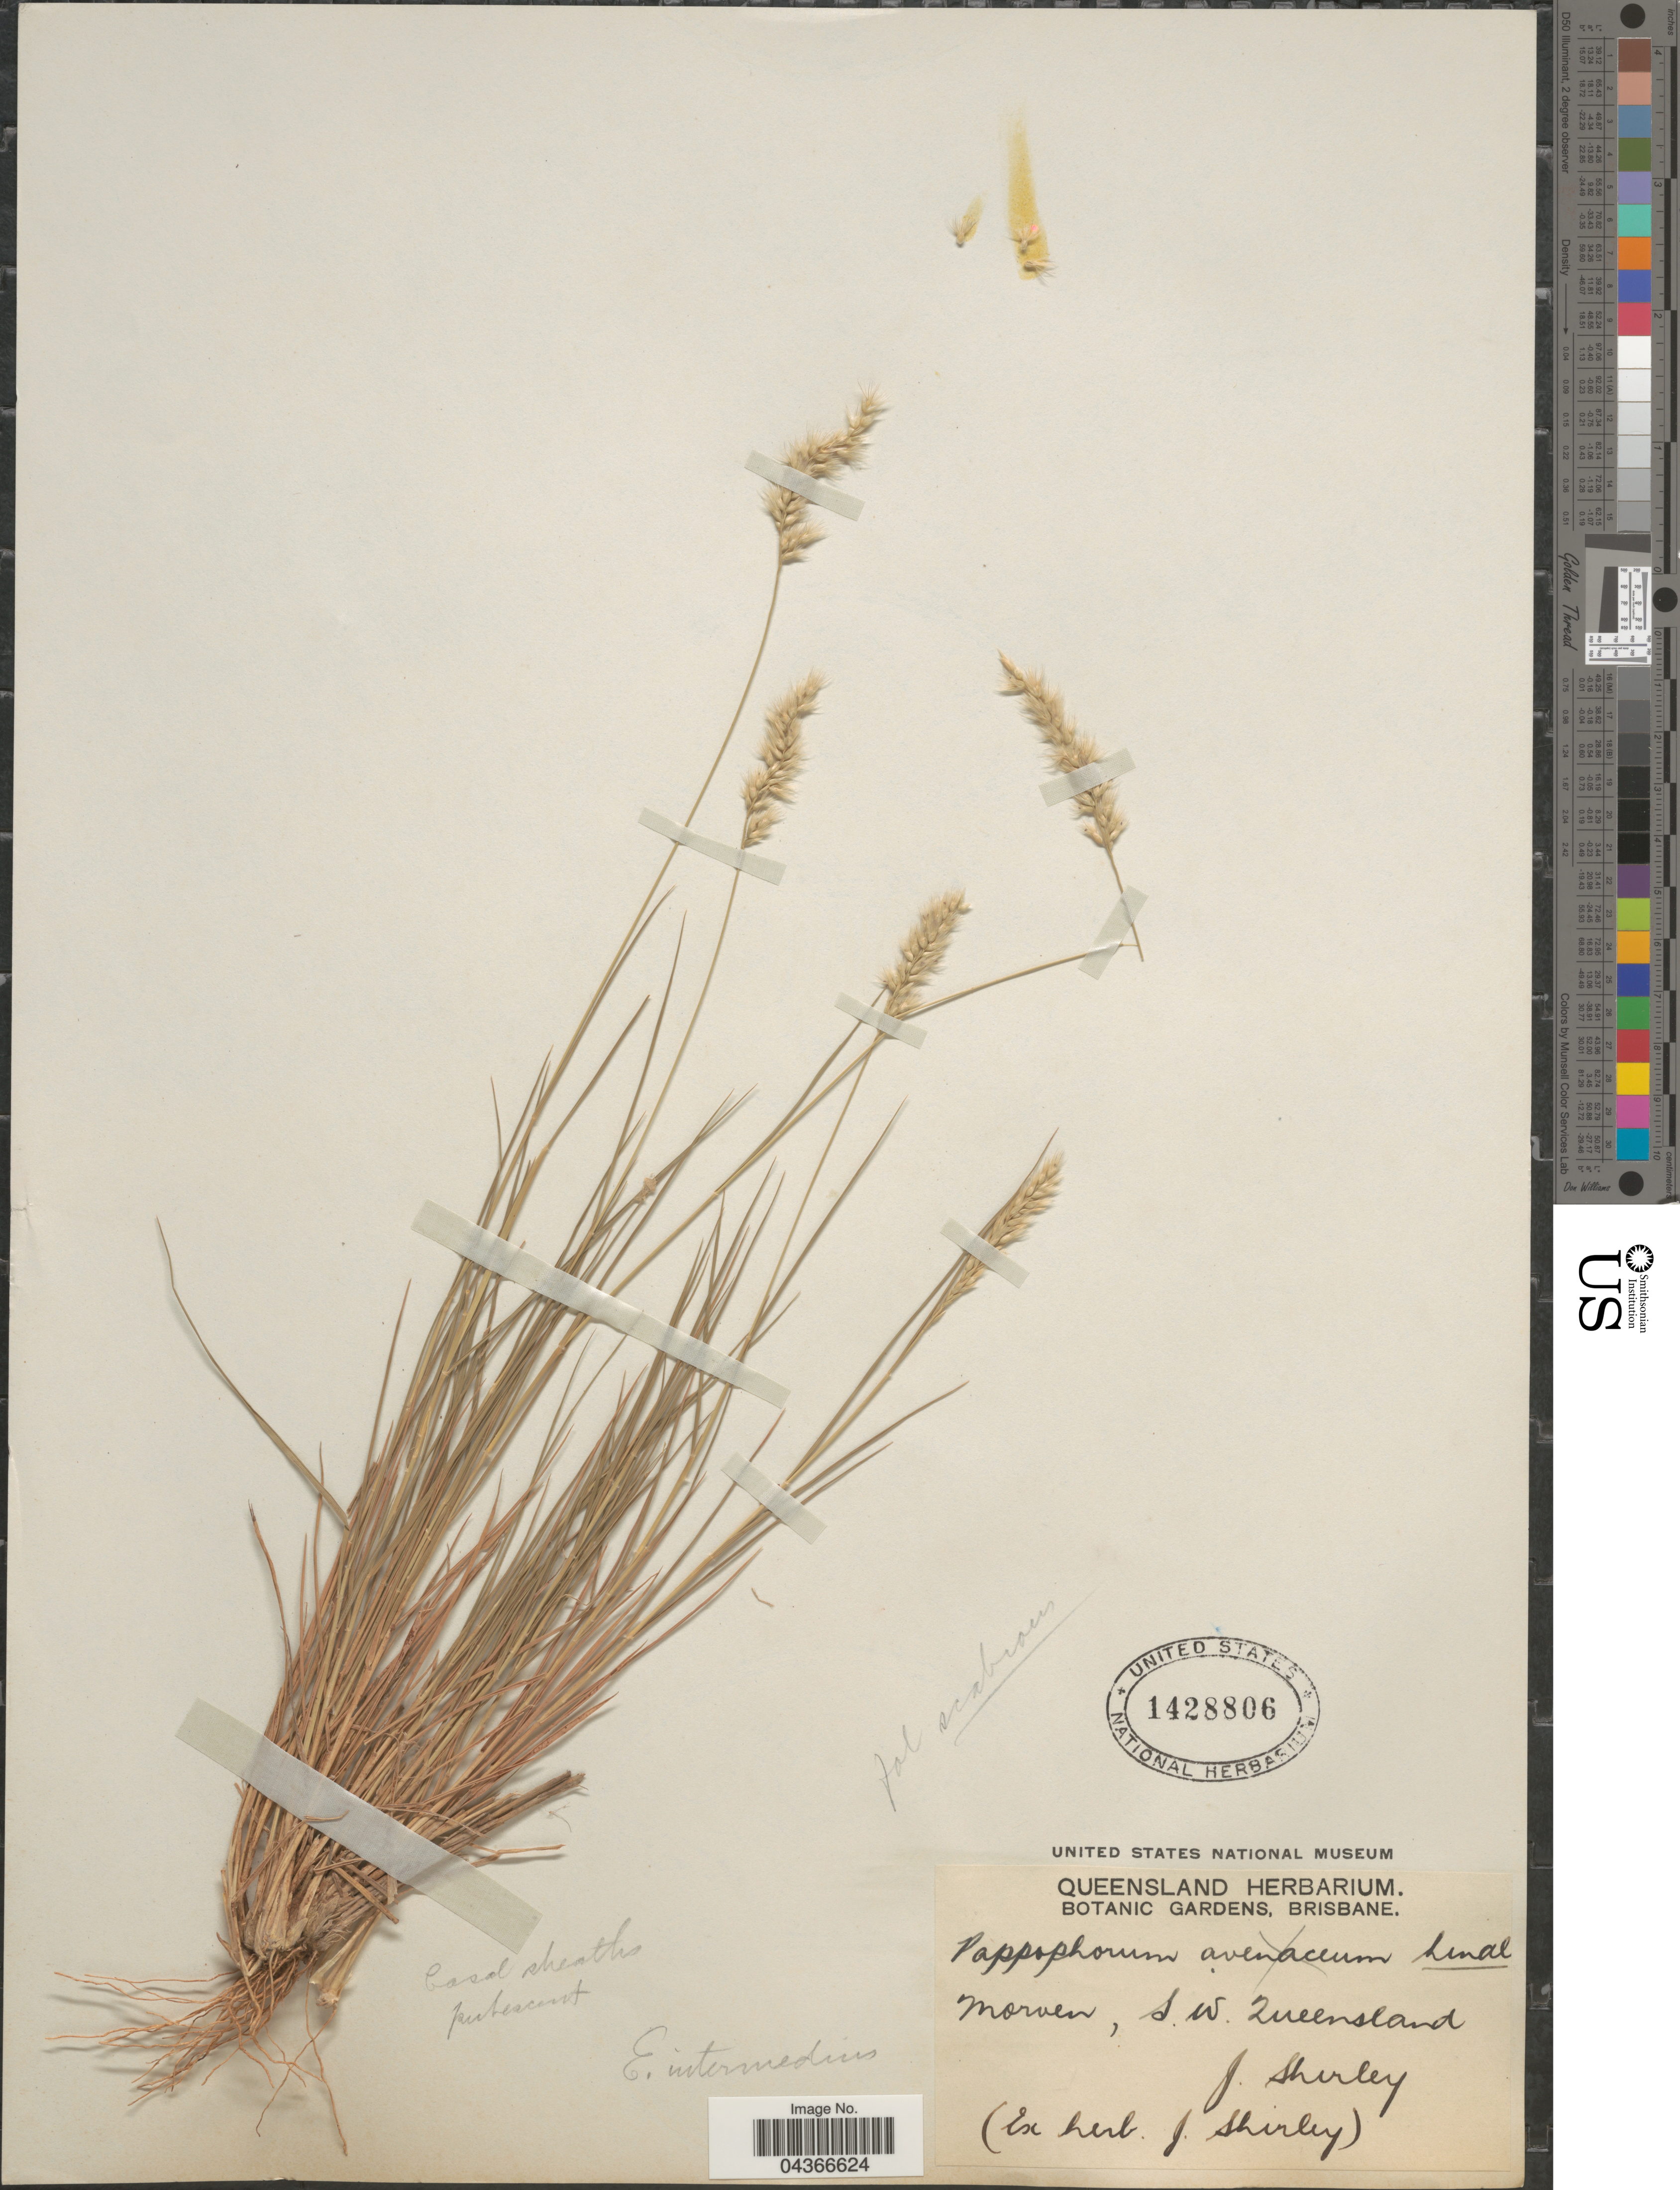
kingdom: Plantae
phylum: Tracheophyta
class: Liliopsida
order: Poales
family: Poaceae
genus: Enneapogon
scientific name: Enneapogon intermedius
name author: N.T. Burb.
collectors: J. Shirley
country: Australia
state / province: Queensland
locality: Morven, S.W. Queensland.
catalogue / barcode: US 1428806